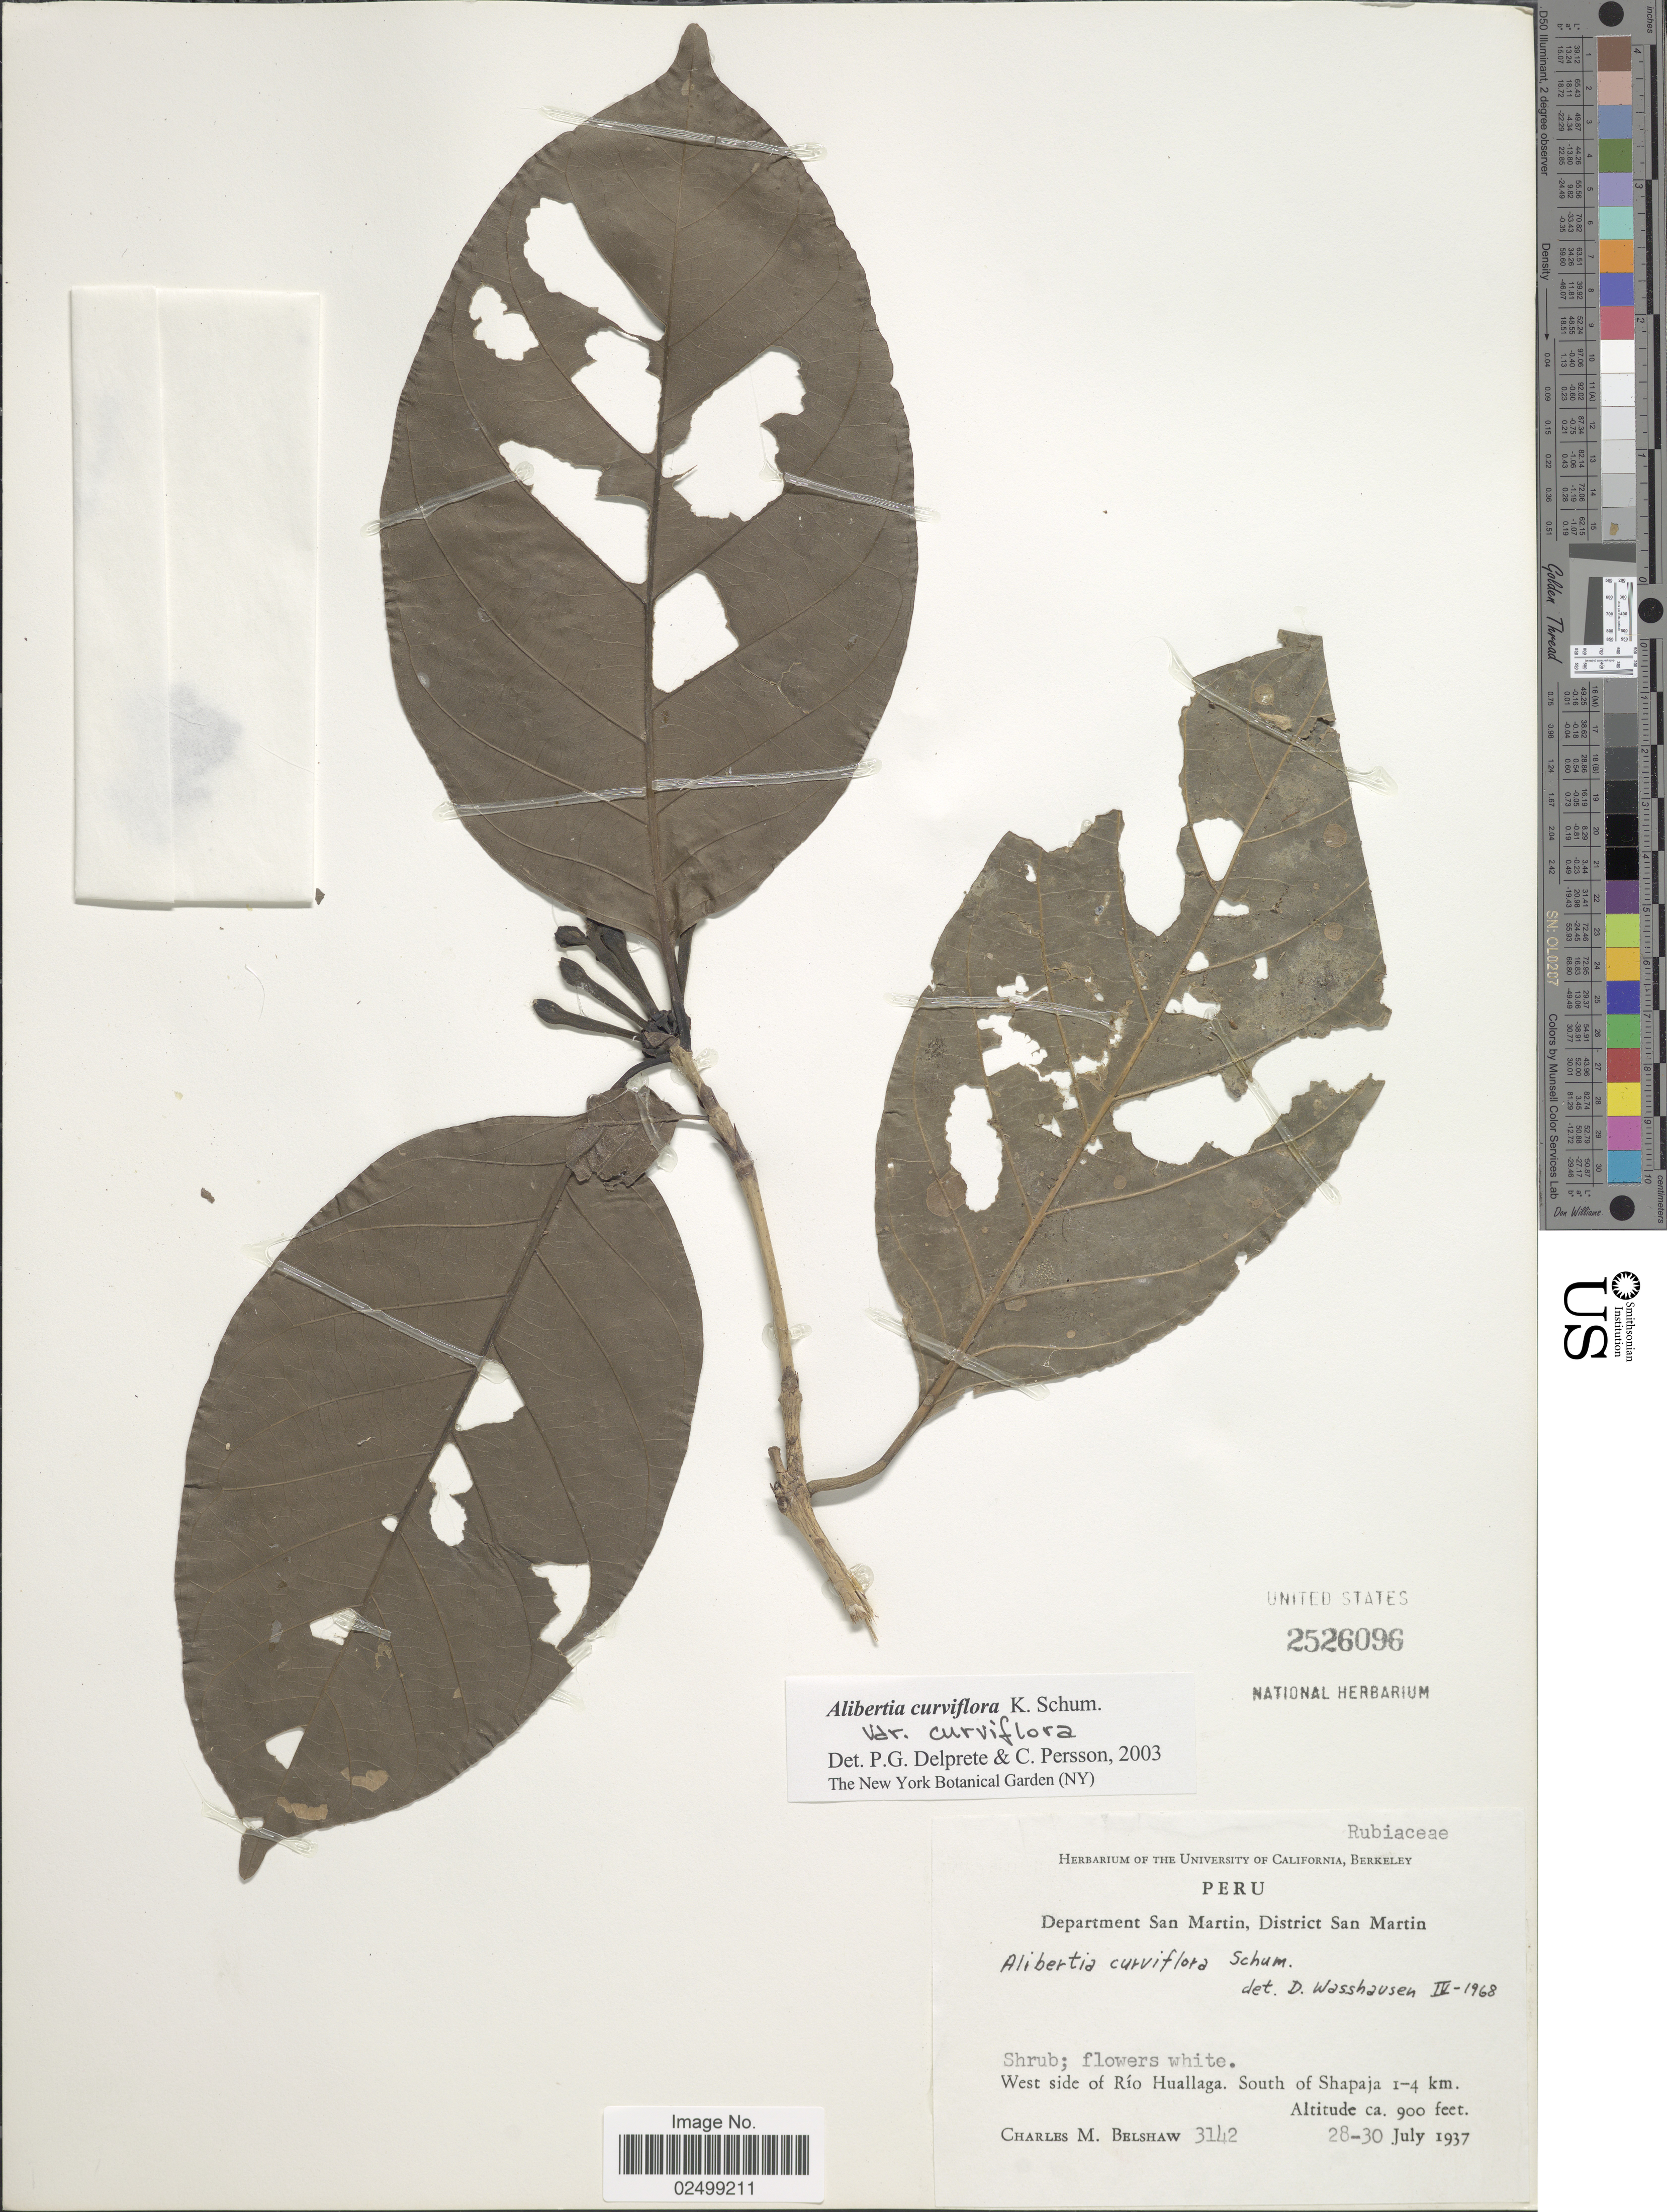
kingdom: Plantae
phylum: Tracheophyta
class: Magnoliopsida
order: Gentianales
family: Rubiaceae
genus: Alibertia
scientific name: Alibertia curviflora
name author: K. Schum.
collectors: C. Shaw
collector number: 3142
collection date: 1937-07-28/1937-07-30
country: Peru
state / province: San Martín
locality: Department San Martin, District San Martin, West side of Rio Huallaga. South of Shapaja 1-4 km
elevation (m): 274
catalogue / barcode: US 2526096